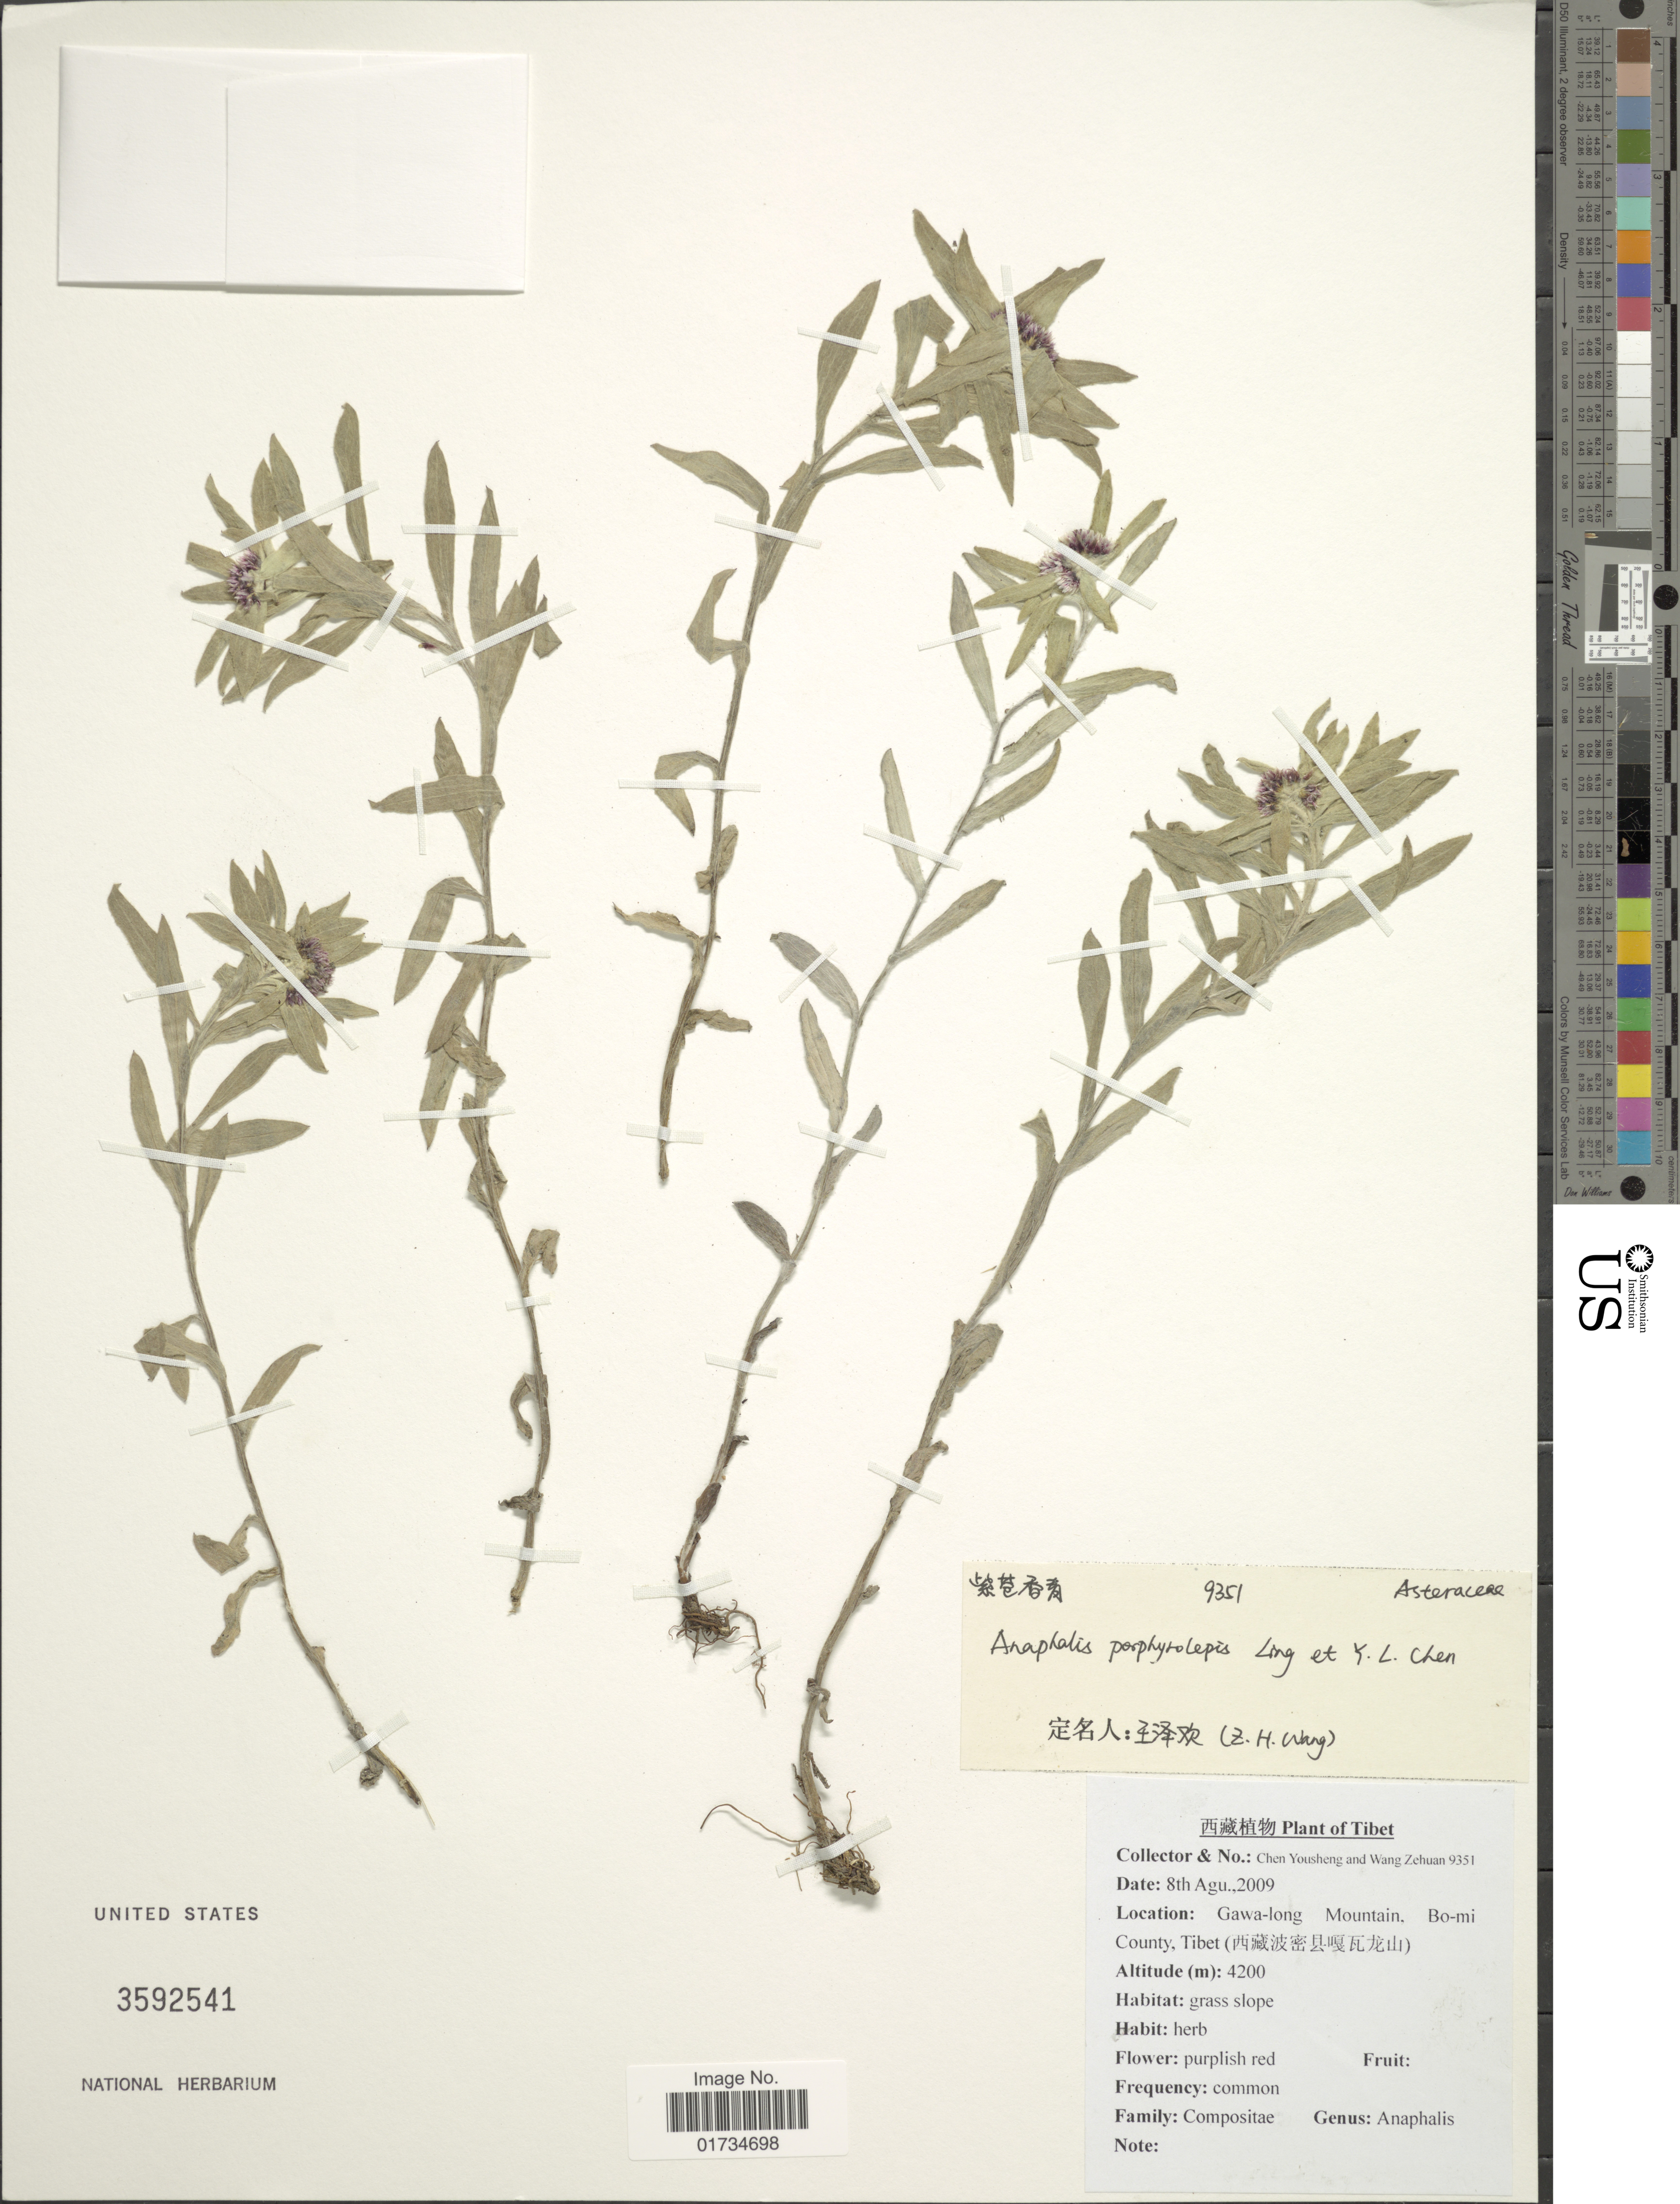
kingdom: Plantae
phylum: Tracheophyta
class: Magnoliopsida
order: Asterales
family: Asteraceae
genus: Anaphalis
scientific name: Anaphalis porphyrolepis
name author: Ling & Y.L. Chen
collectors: C. Yousheng & W. Zehuan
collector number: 9351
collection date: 2009-08-08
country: China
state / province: Xizang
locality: Tibet. Gawa-long Mountain, Bo-mi County, Tibet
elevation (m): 4200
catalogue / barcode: US 3592541